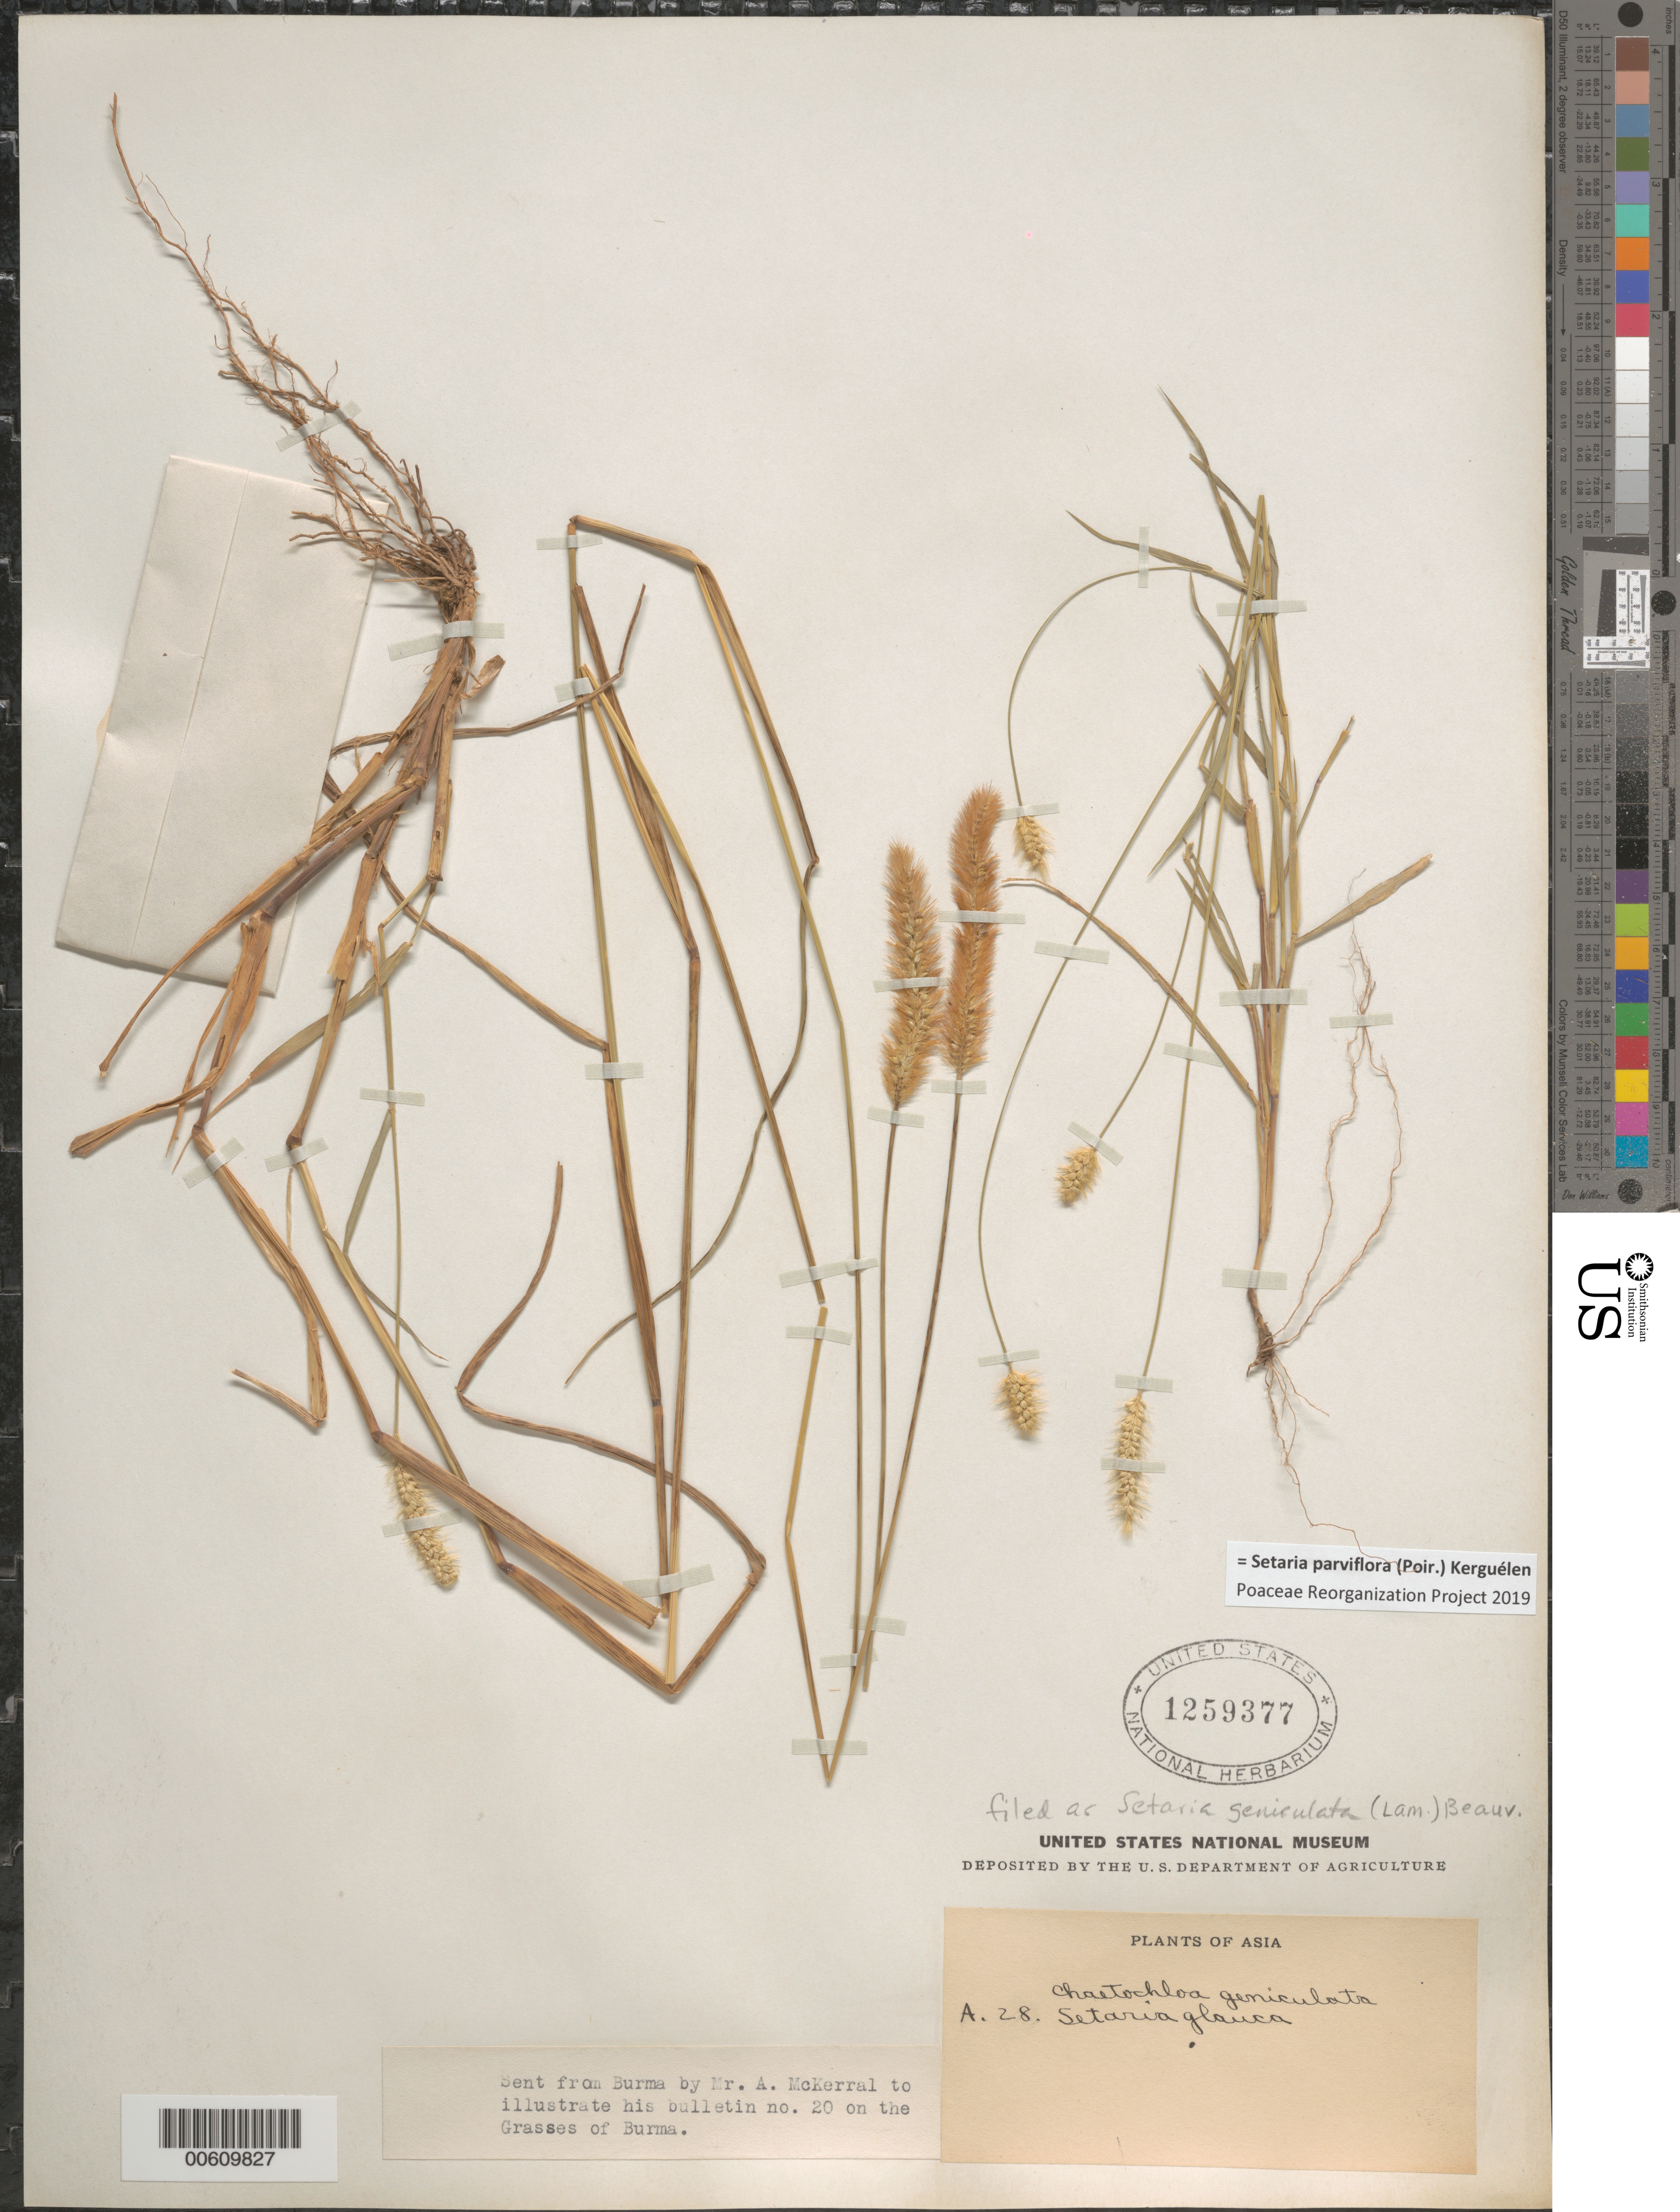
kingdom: Plantae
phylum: Tracheophyta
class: Liliopsida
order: Poales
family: Poaceae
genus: Setaria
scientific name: Setaria geniculata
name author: P. Beauv.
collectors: A. McKerral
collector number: A28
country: Myanmar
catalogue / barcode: US 1259377